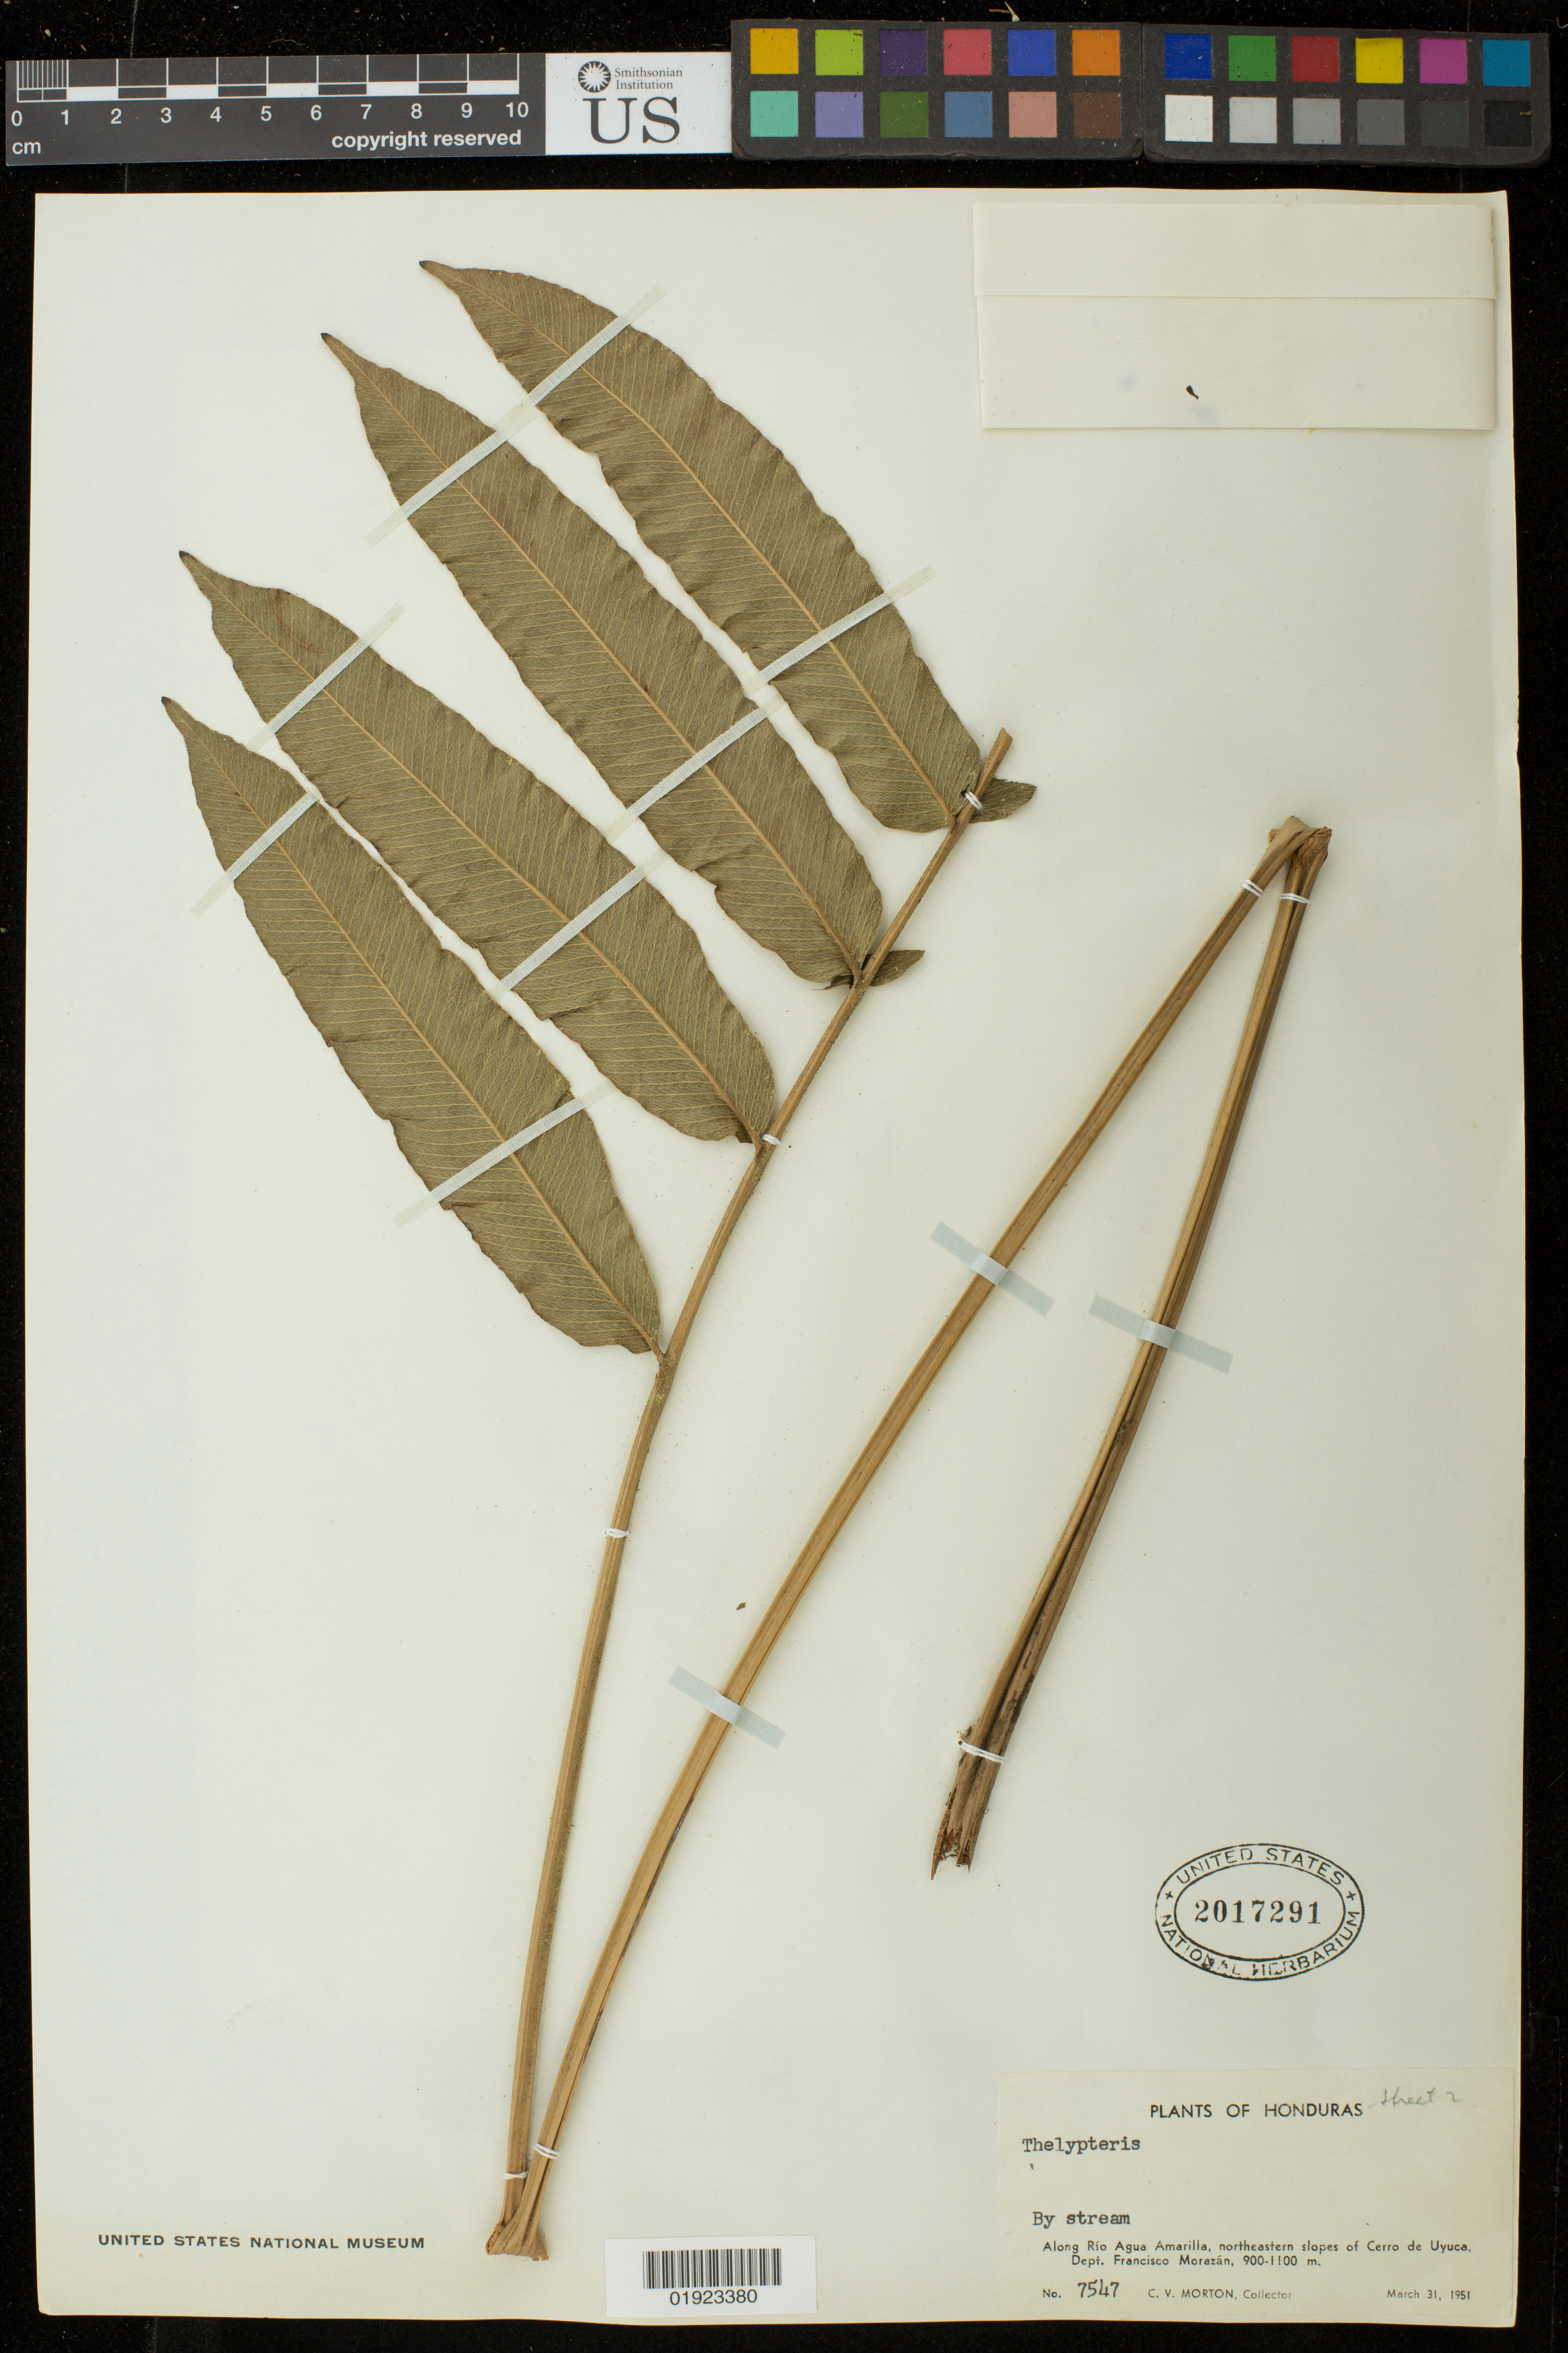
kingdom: Plantae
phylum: Tracheophyta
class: Polypodiopsida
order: Polypodiales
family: Thelypteridaceae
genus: Thelypteris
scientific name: Thelypteris sp.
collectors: C. V. Morton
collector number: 7547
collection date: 1951-03-31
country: Honduras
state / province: Fco. Morazán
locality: Along Rio Agua Amarilla, northeastern slopes of Cerro de Uyuca.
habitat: By stream.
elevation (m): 900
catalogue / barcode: US 2017291